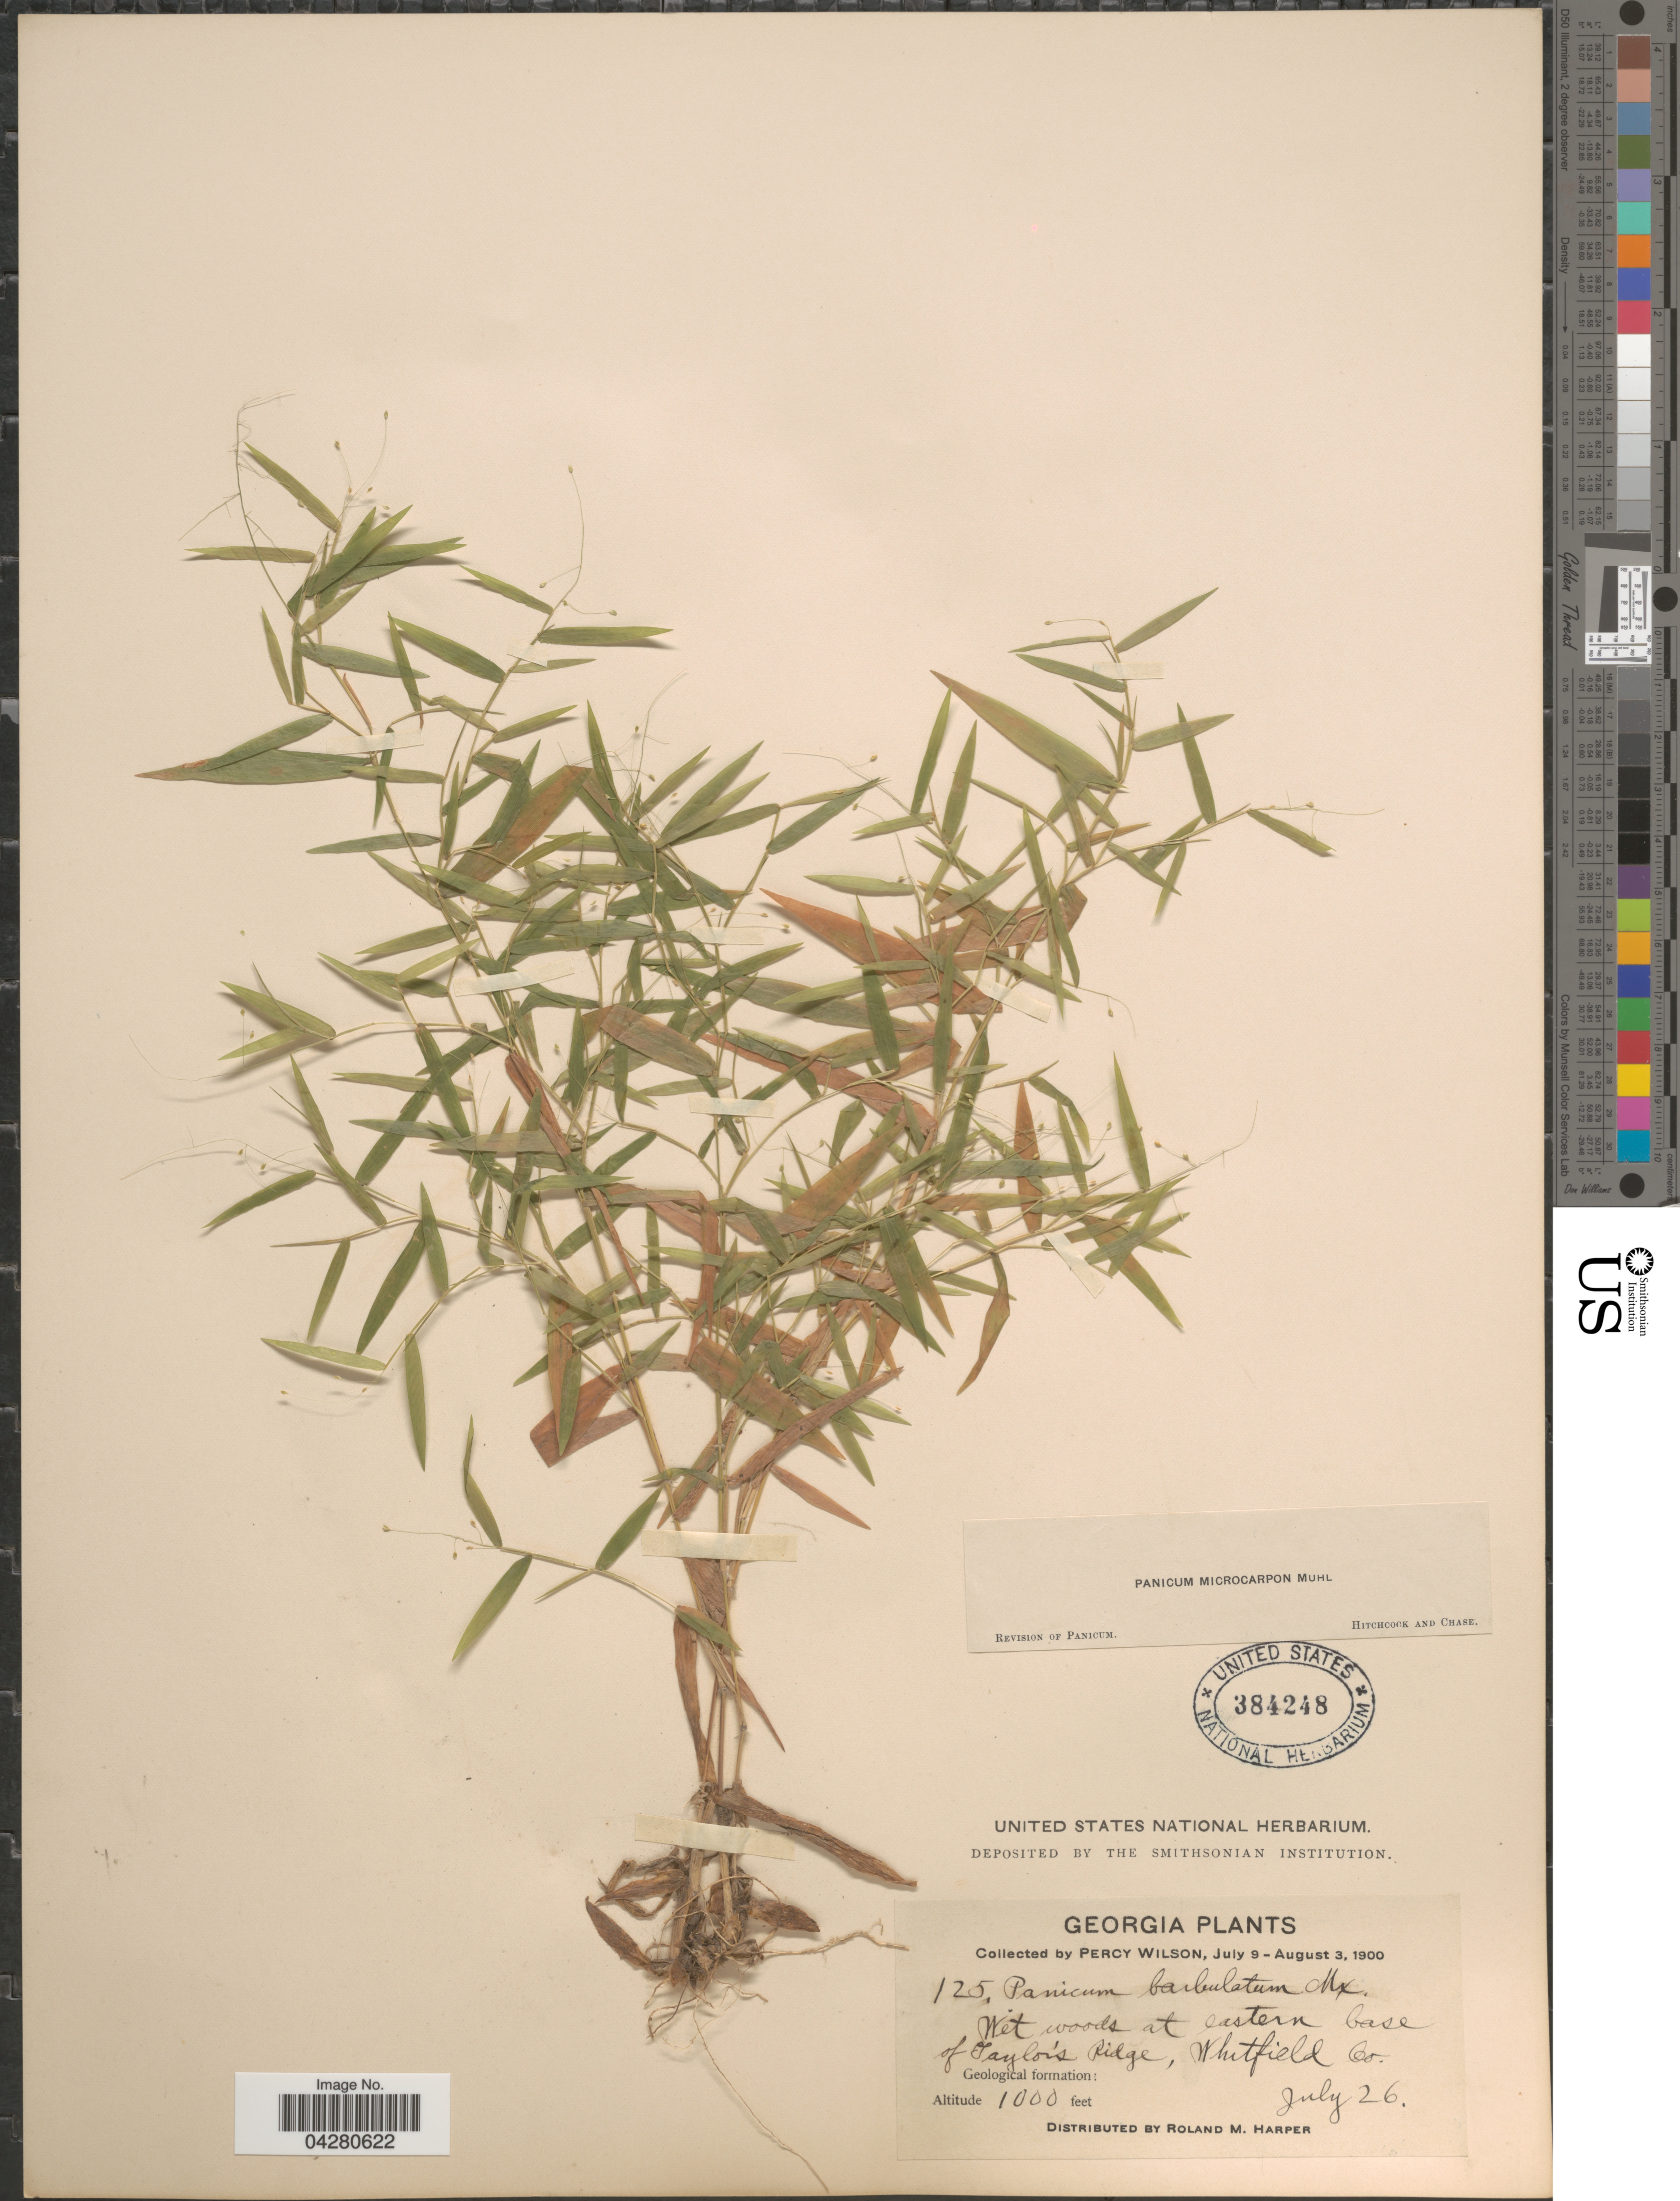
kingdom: Plantae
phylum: Tracheophyta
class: Liliopsida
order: Poales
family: Poaceae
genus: Dichanthelium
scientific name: Dichanthelium dichotomum var. dichotomum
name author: (L.) Gould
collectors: P. Wilson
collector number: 125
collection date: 1900-07-26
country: United States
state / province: Georgia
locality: At eastern base of Taylor's Ridge, Whitfield Co.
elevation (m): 305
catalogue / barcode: US 384248